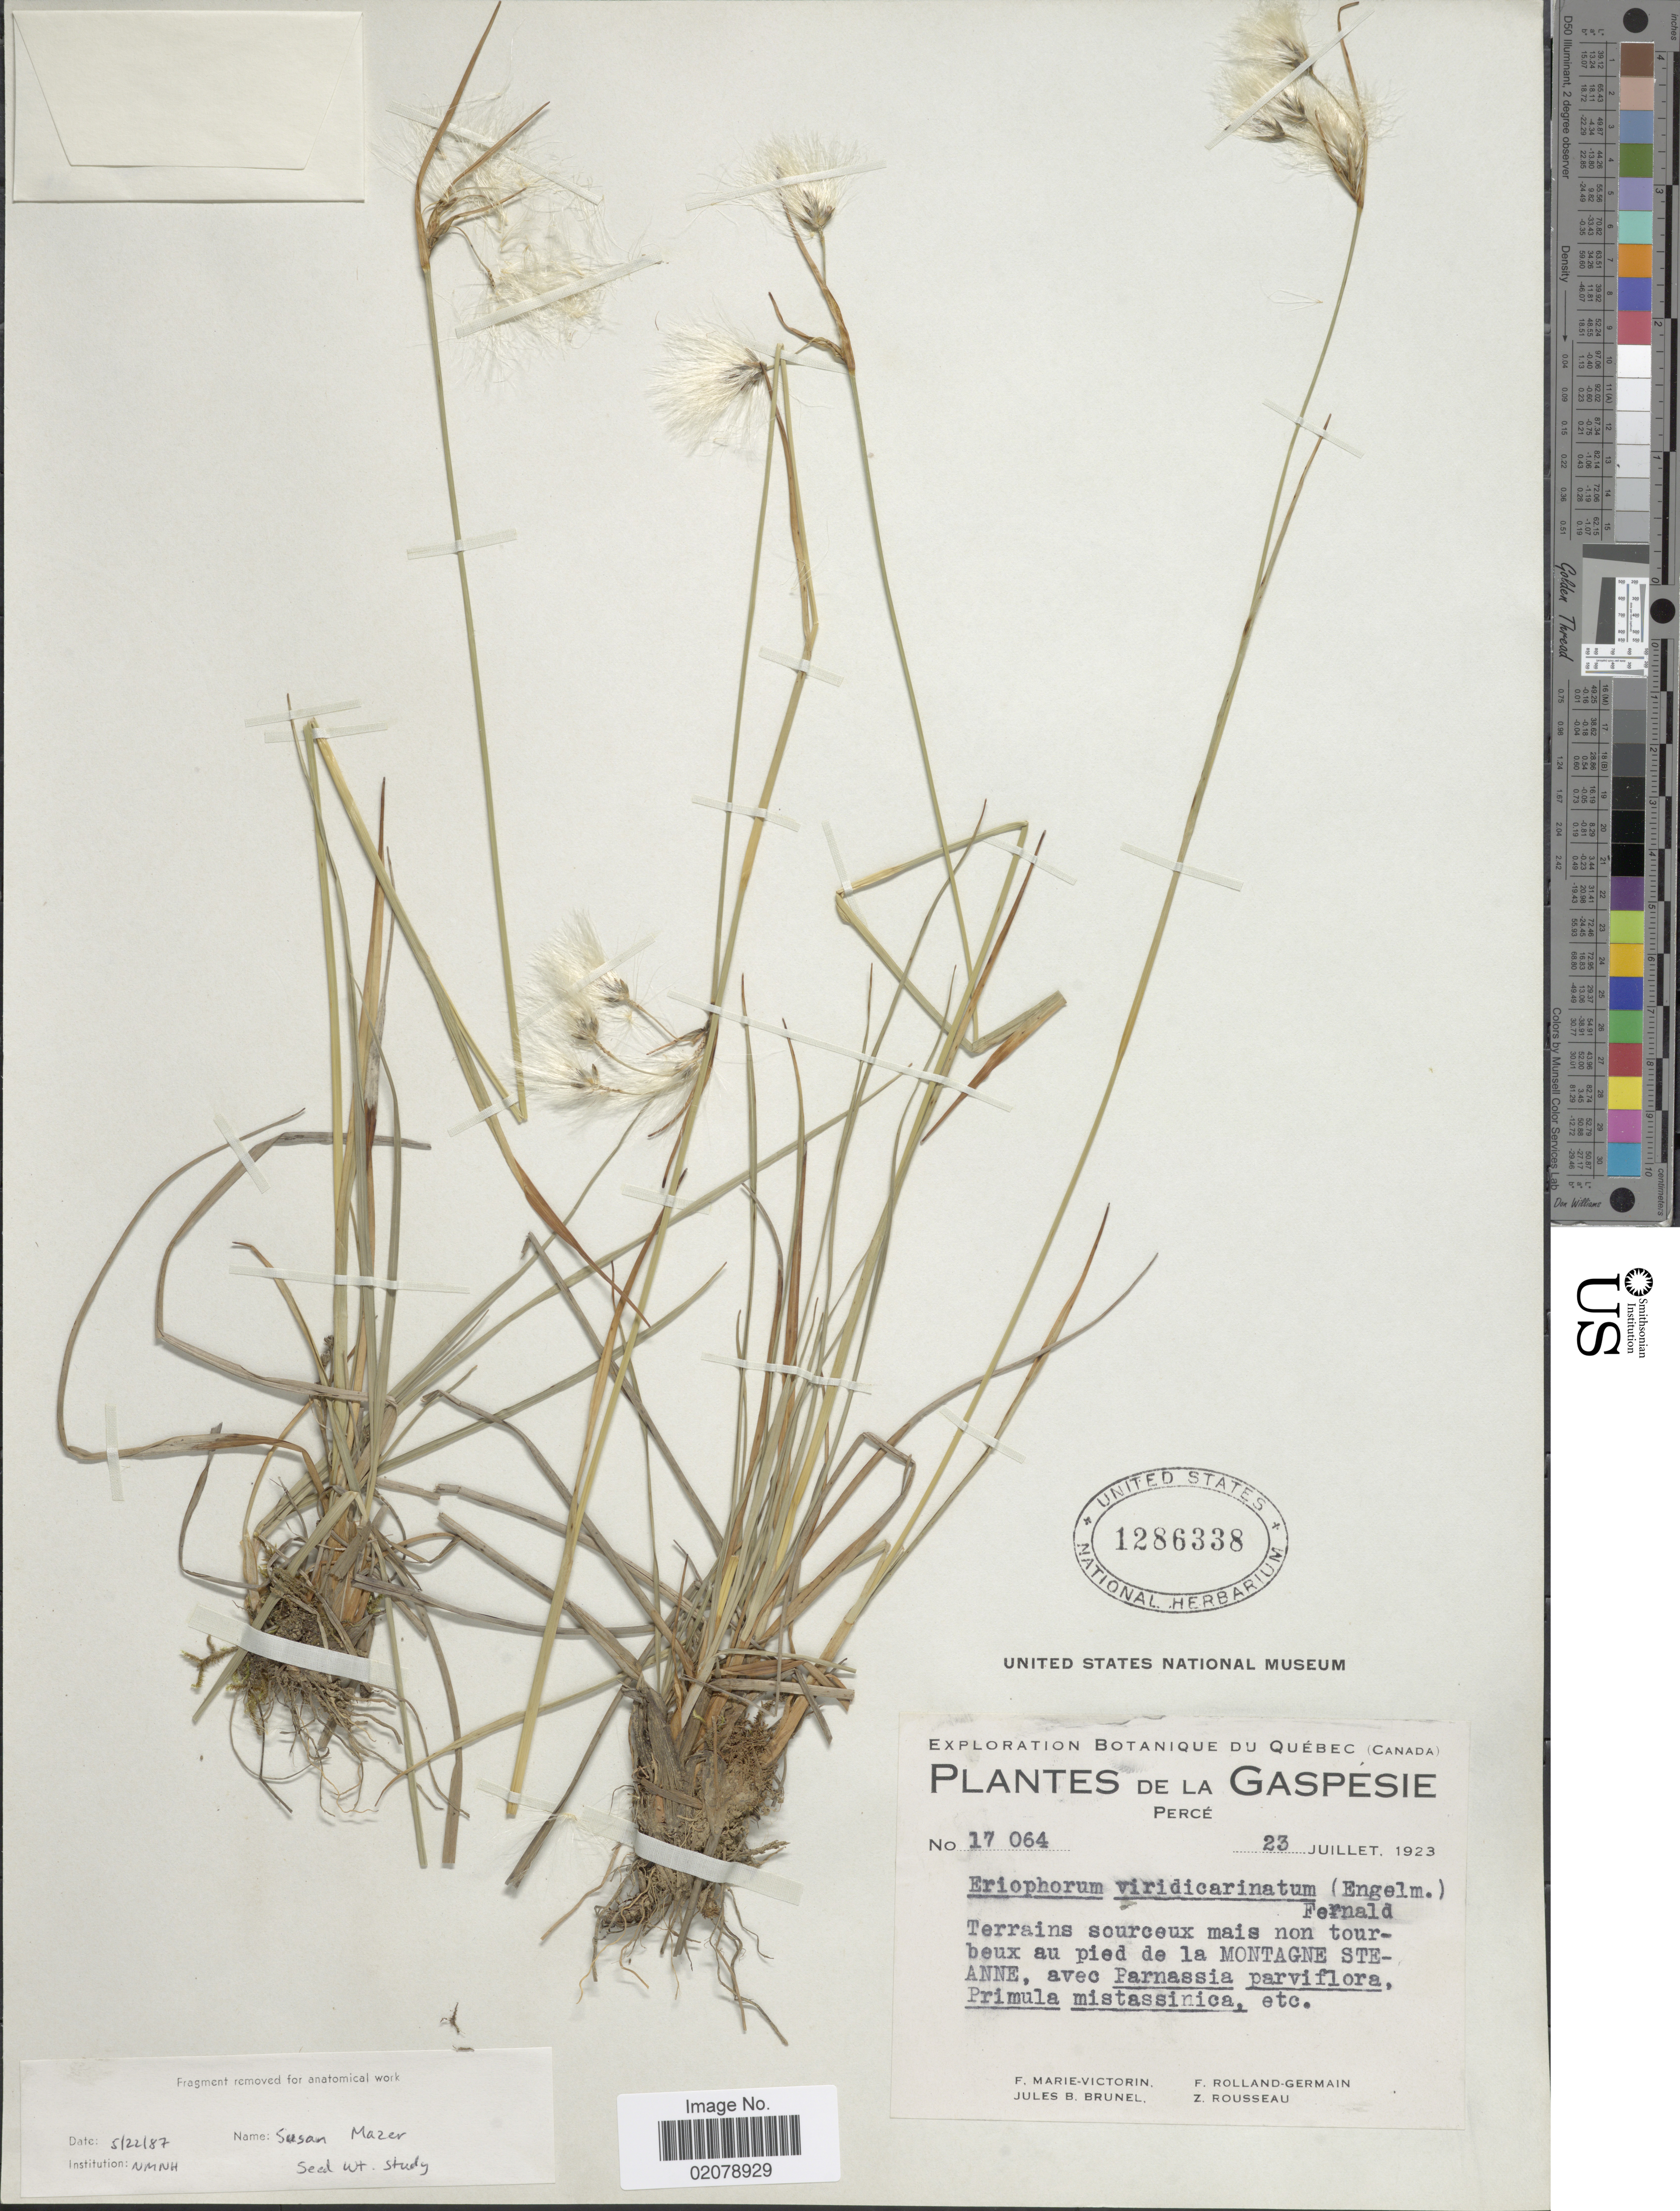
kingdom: Plantae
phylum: Tracheophyta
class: Liliopsida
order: Poales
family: Cyperaceae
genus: Eriophorum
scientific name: Eriophorum viridicarinatum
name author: (Englem.) Fernald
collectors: F. Marie-Victorin, J. Brunel, Rolland-Germain & Z. Rousseau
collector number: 17064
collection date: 1923-07-23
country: Canada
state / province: Quebec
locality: Gaspésie. Percé. au pied de la Montagne Steanne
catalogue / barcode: US 1286338